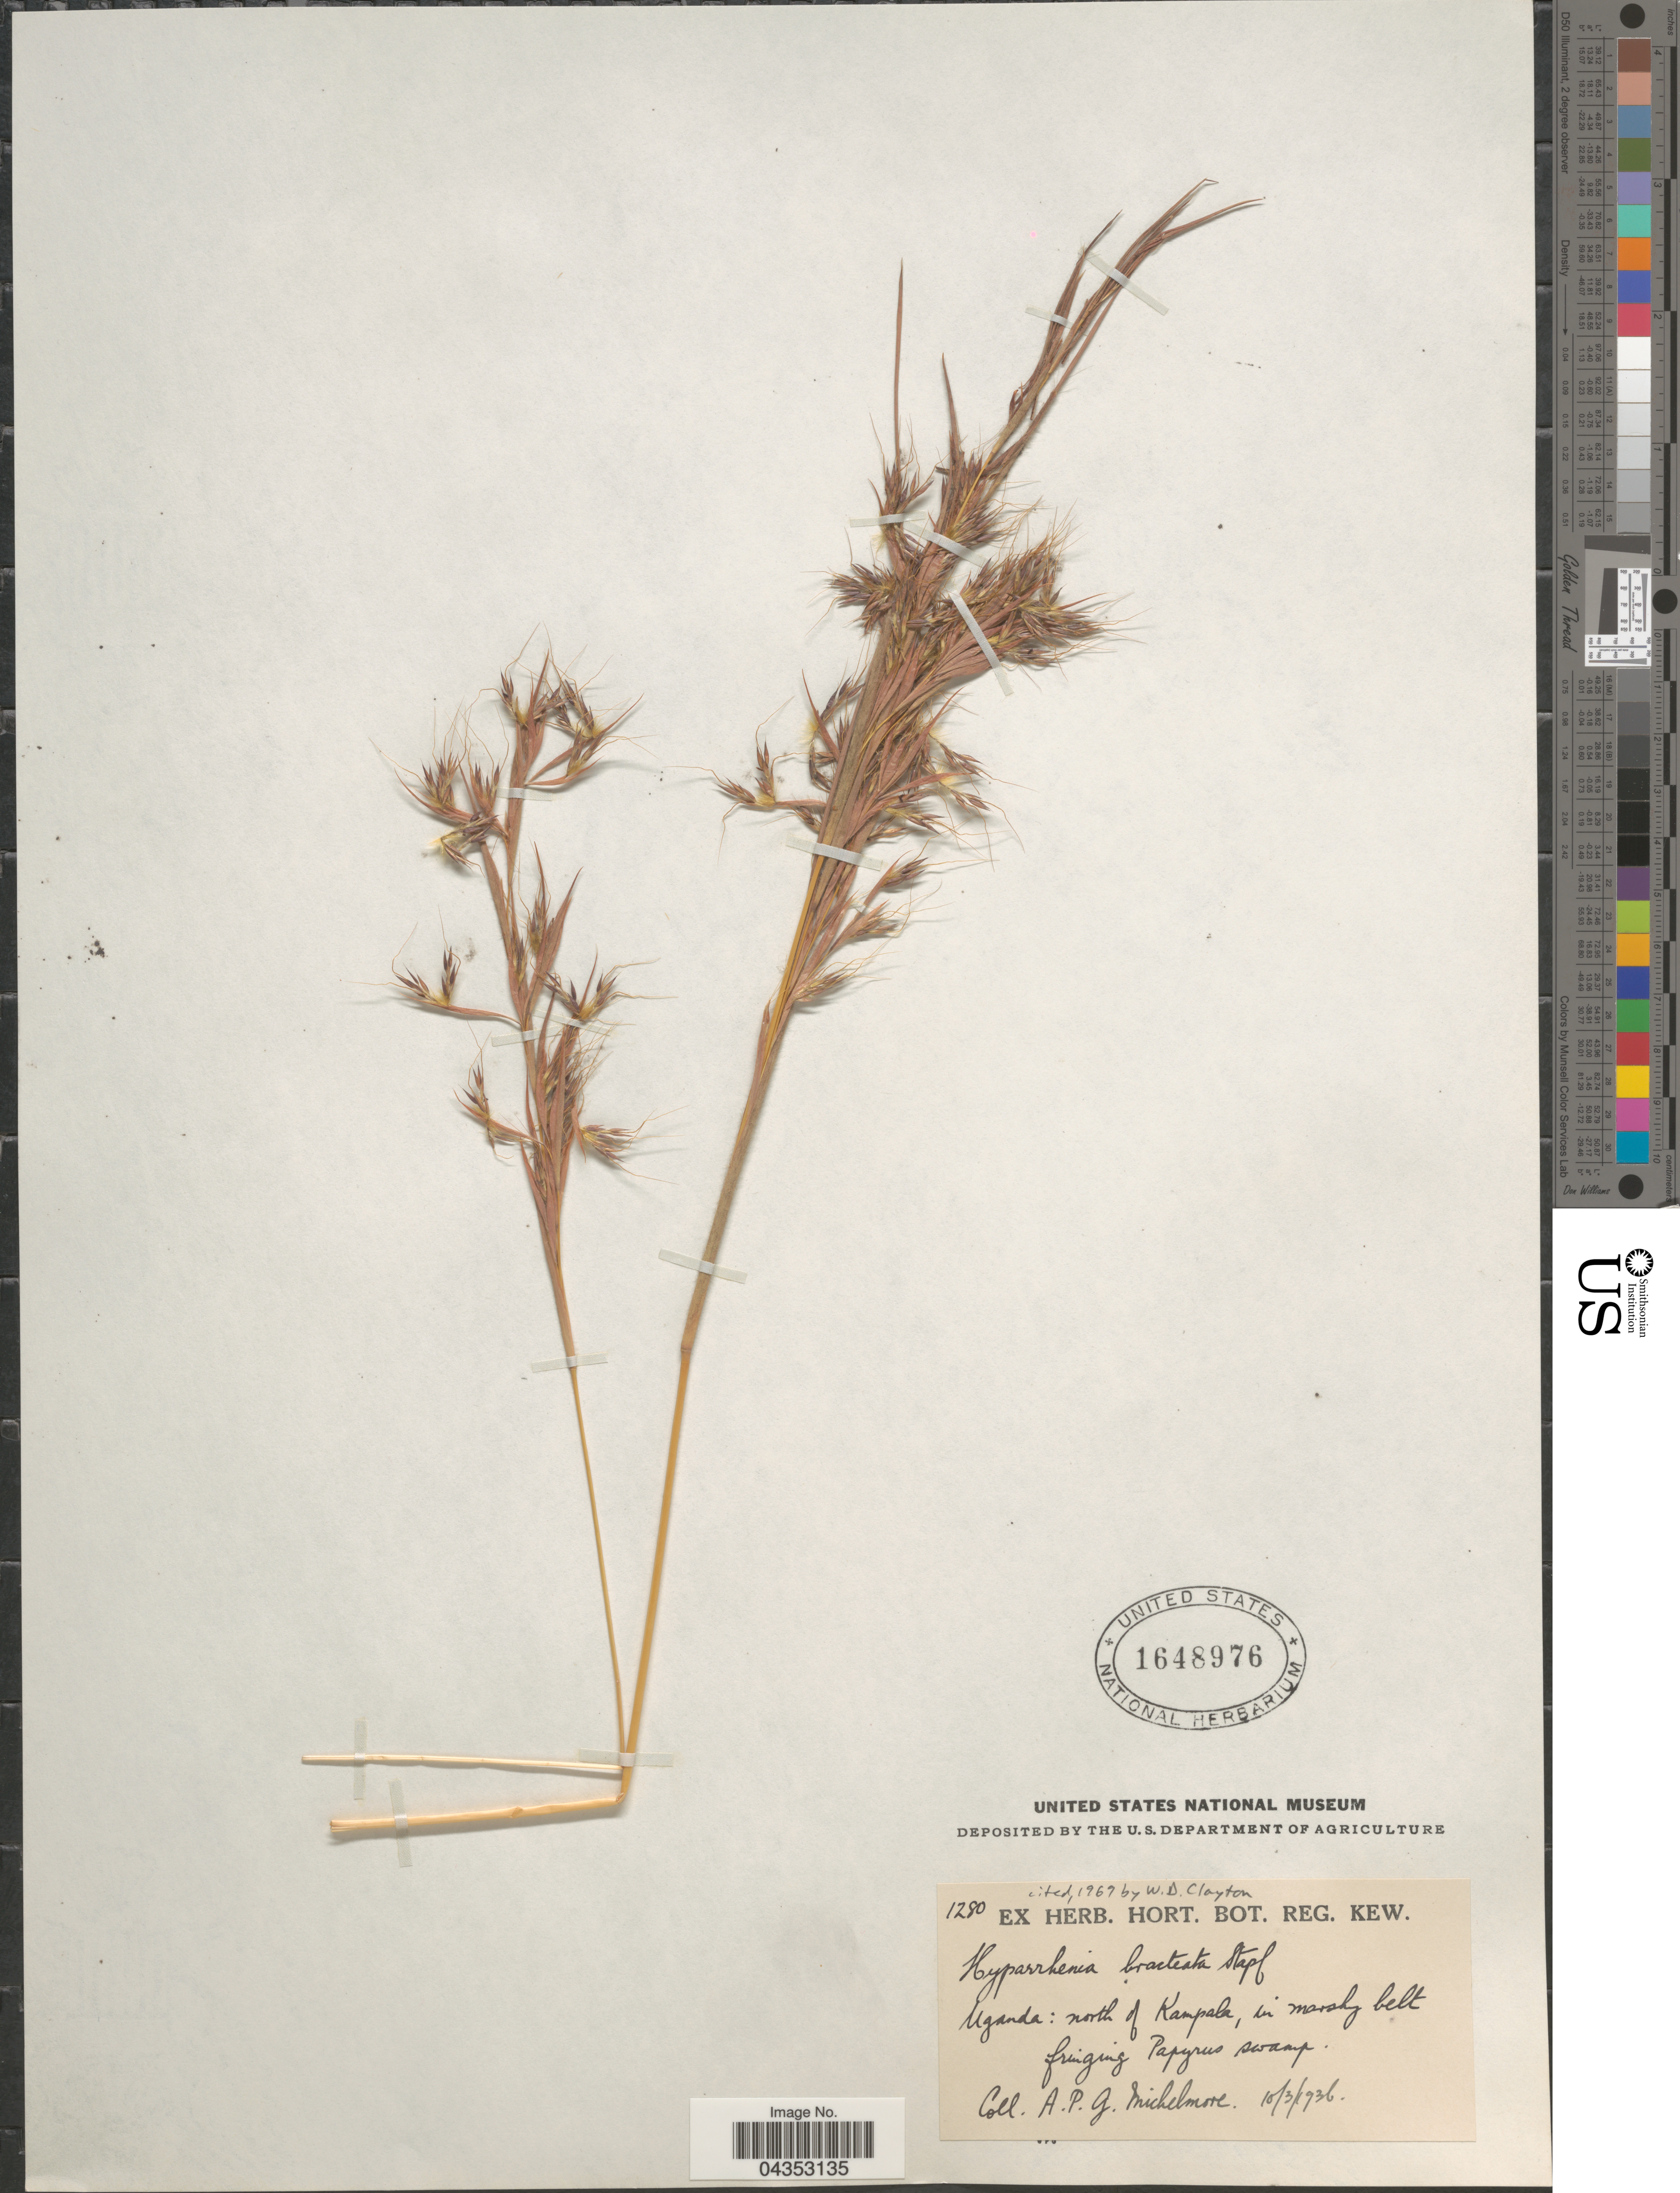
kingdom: Plantae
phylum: Tracheophyta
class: Liliopsida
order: Poales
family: Poaceae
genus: Hyparrhenia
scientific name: Hyparrhenia bracteata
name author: (Humb. & Bonpl.) Stapf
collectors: A. Michelmore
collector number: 1280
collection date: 1936-03-10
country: Uganda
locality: North of Kampala, in marshy belt fringing Papyrus swamp.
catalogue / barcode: US 1648976